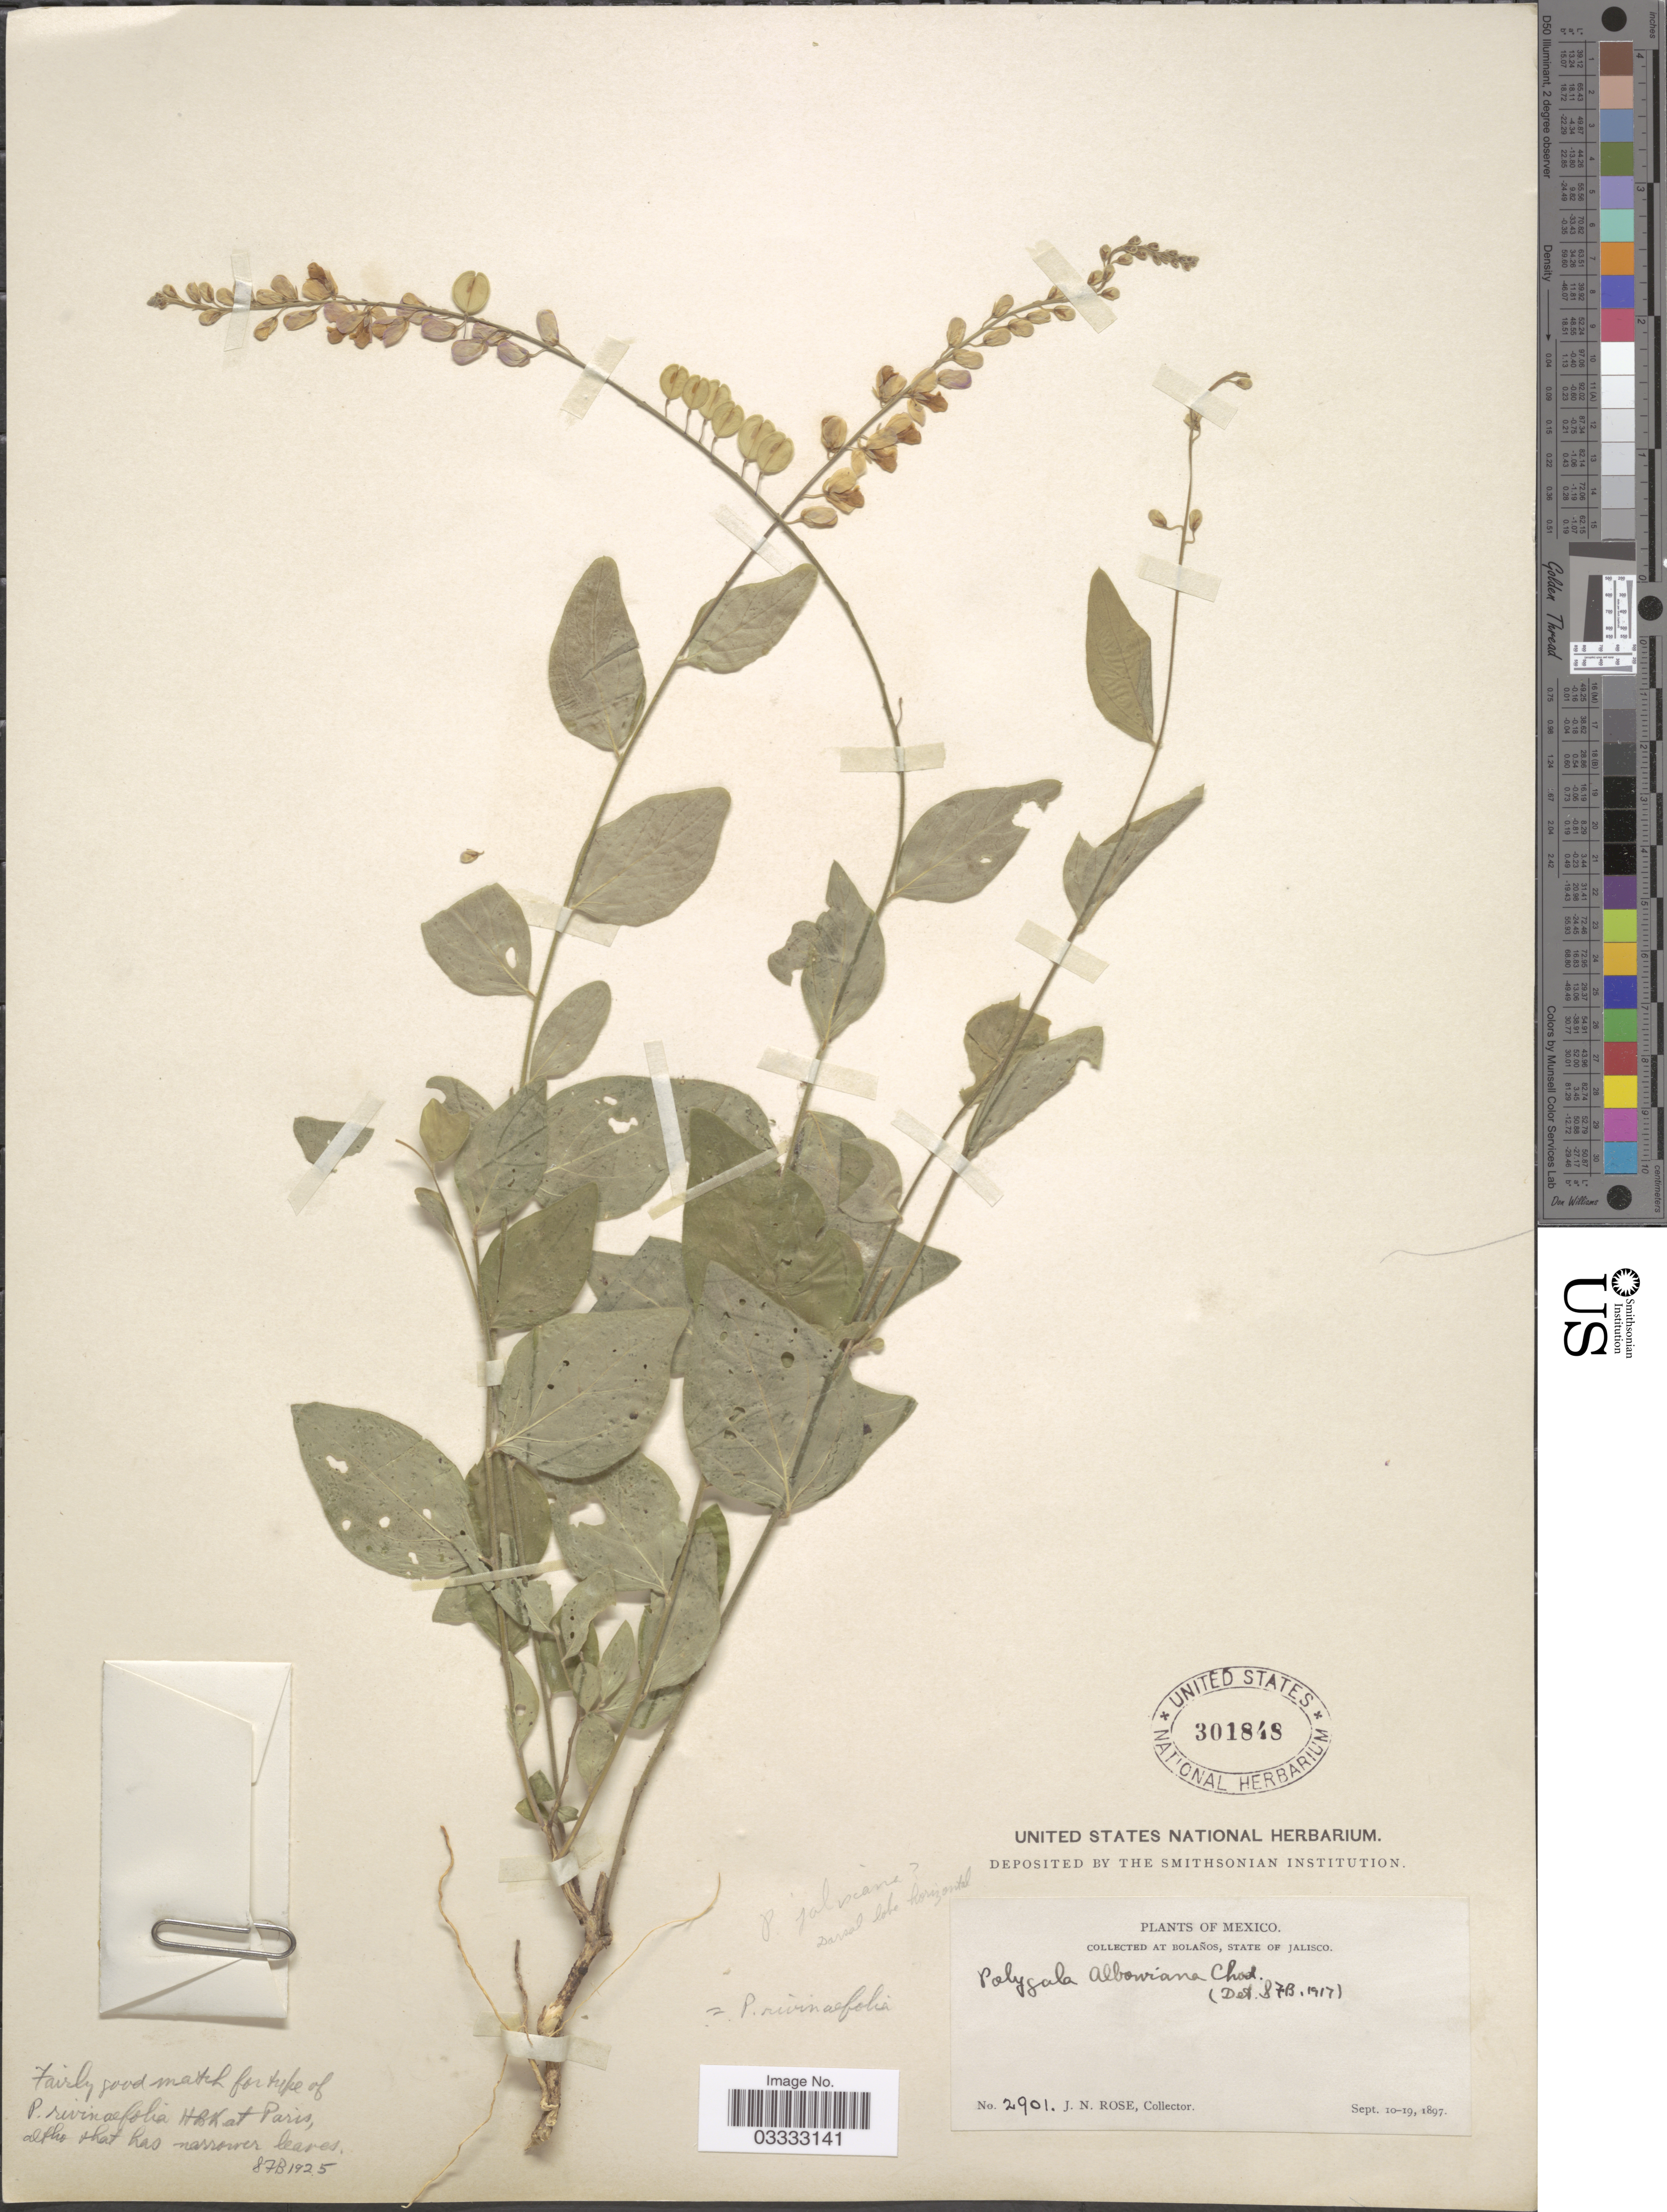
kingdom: Plantae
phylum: Tracheophyta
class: Magnoliopsida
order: Fabales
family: Polygalaceae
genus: Hebecarpa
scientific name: Hebecarpa rivinifolia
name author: (Kunth) J.R. Abbott & J.F.B. Pastore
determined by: Strong, Mark T., (BOT), Smithsonian Institution - National Museum of Natural History (UNITED STATES)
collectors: J. N. Rose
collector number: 2901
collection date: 1897-09-10/1897-09-19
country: Mexico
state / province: Jalisco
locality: At Bolaños.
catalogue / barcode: US 301848